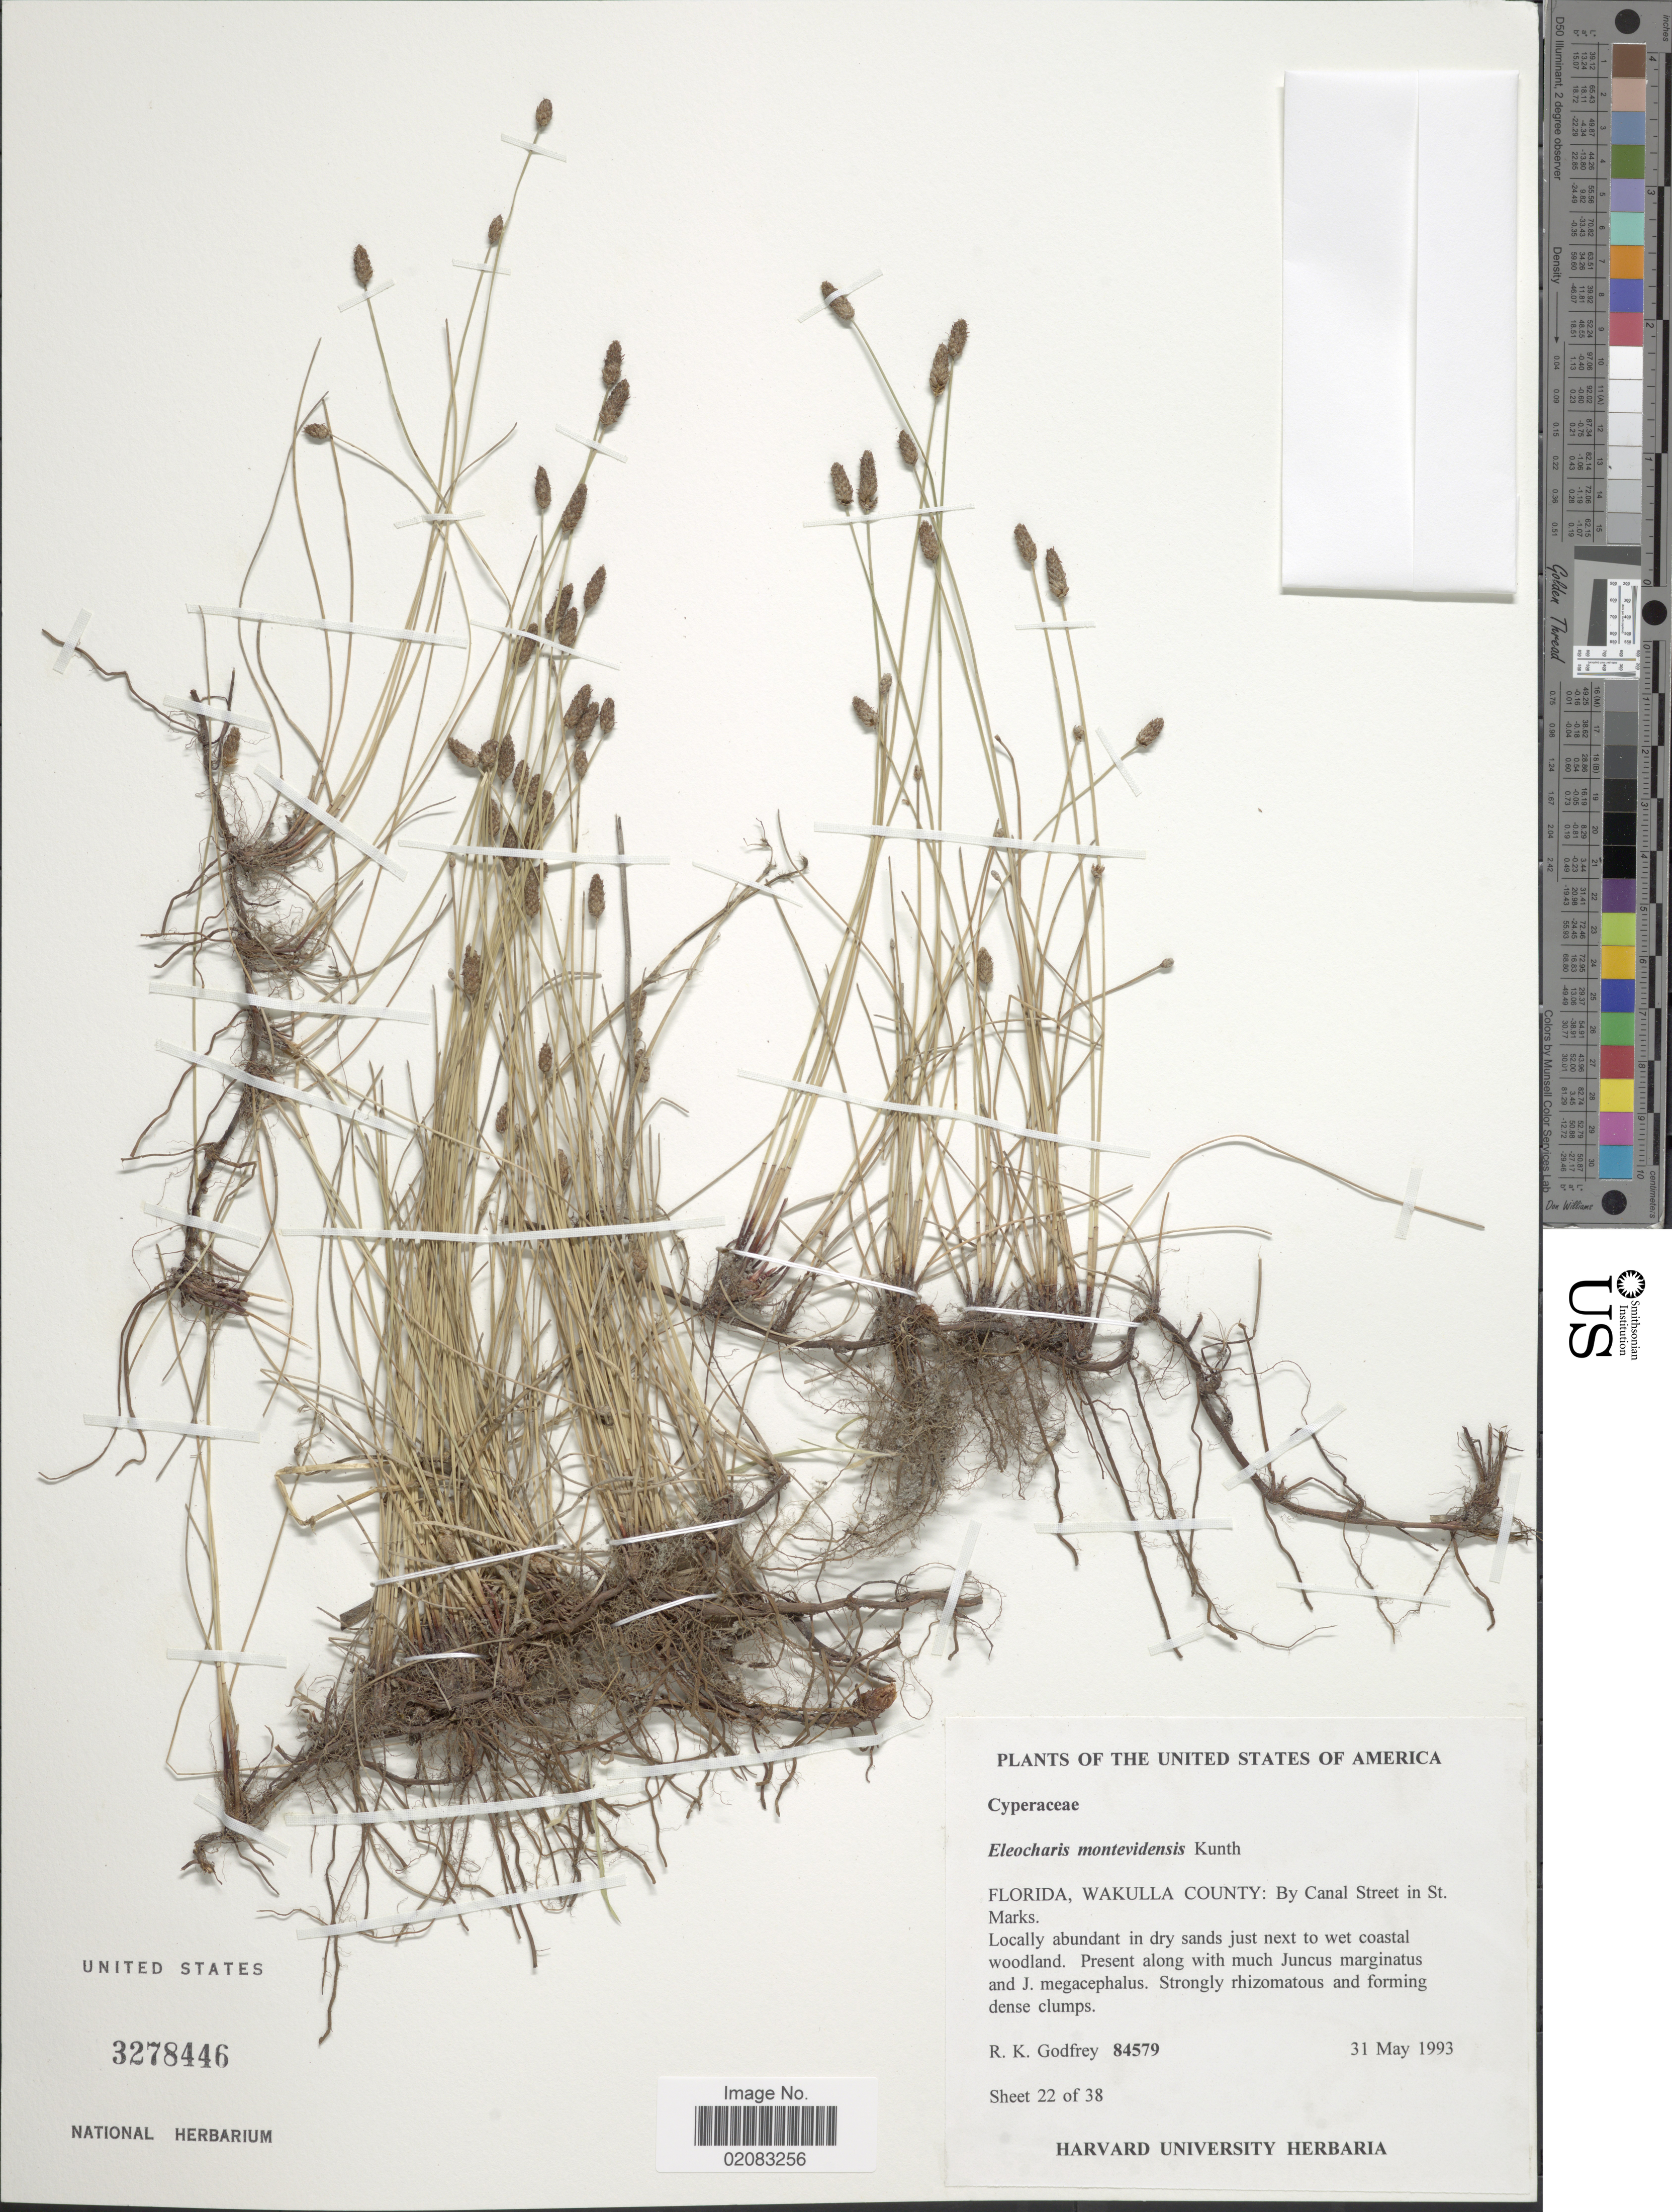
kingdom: Plantae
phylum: Tracheophyta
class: Liliopsida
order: Poales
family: Cyperaceae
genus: Eleocharis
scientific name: Eleocharis montevidensis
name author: Kunth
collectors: R. K. Godfrey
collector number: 84579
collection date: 1993-05-31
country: United States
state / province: Florida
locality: Wakulla County: By canal Street in St Marks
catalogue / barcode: US 3278446